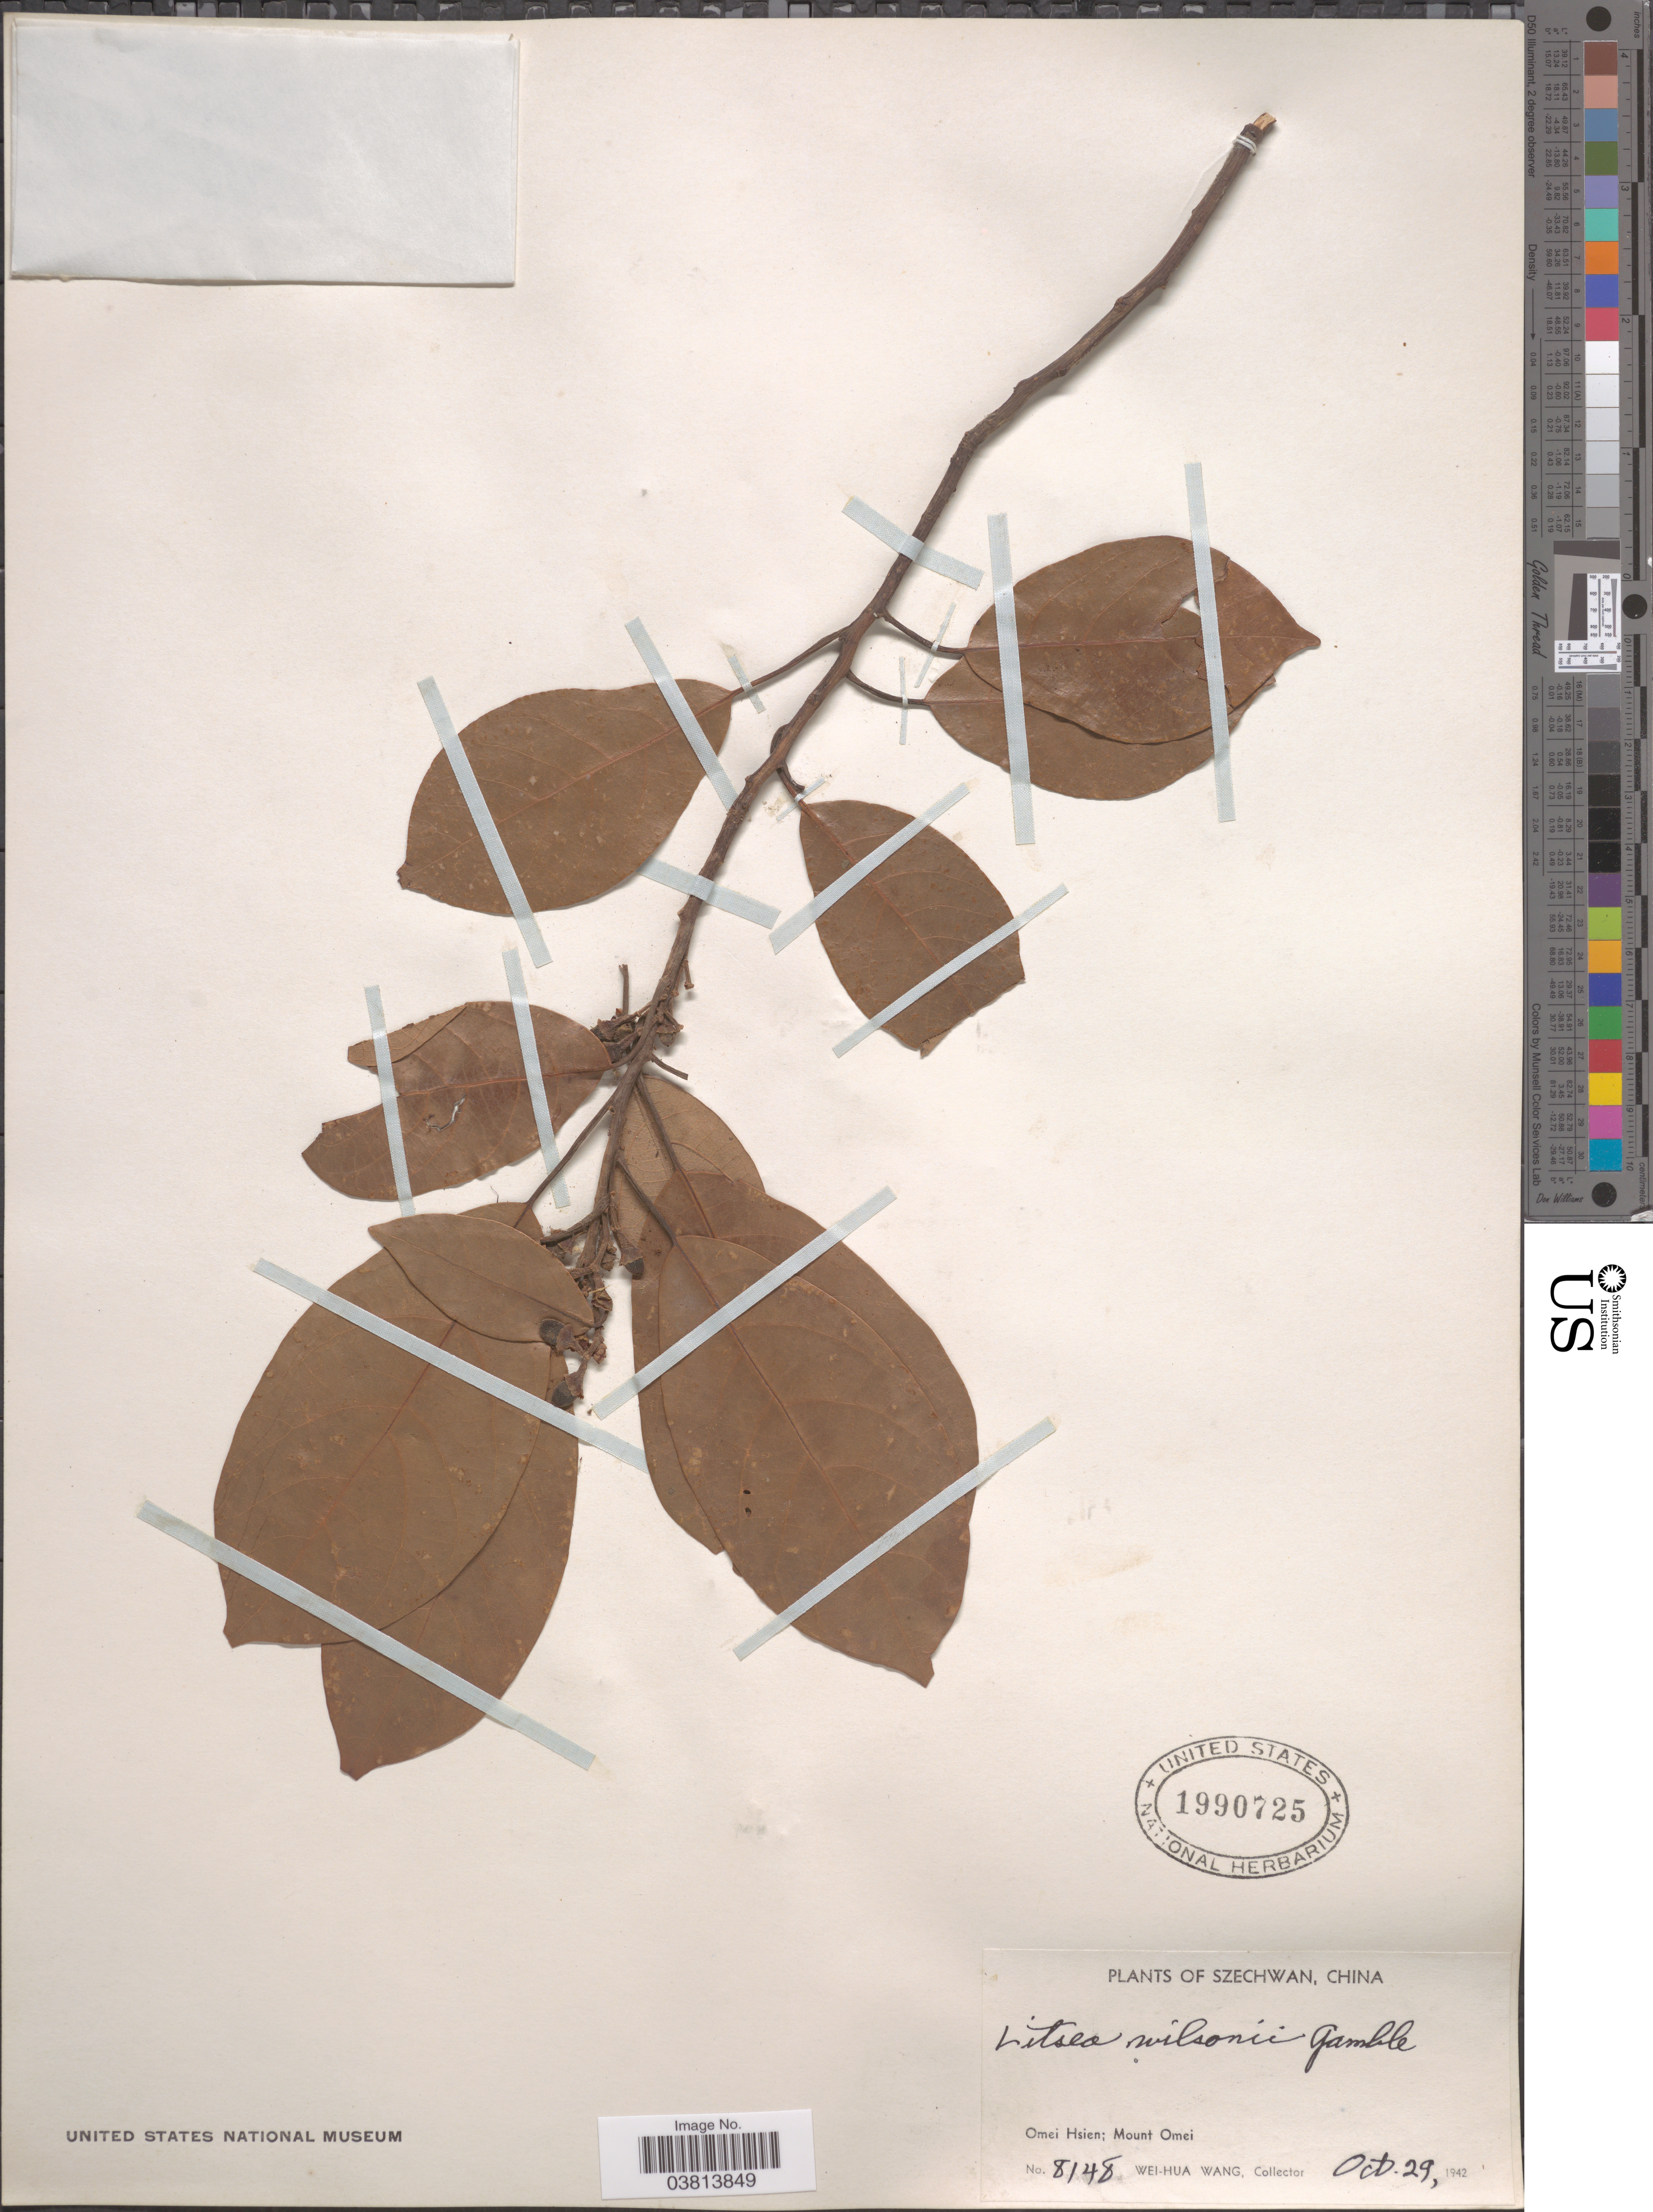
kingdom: Plantae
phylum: Tracheophyta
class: Magnoliopsida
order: Laurales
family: Lauraceae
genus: Litsea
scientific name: Litsea wilsonii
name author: Gamble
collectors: W. Wang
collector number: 8148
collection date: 1942-10-29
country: China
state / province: Sichuan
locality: Szechwan. Omei Hsien; Mount Omei.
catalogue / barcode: US 1990725